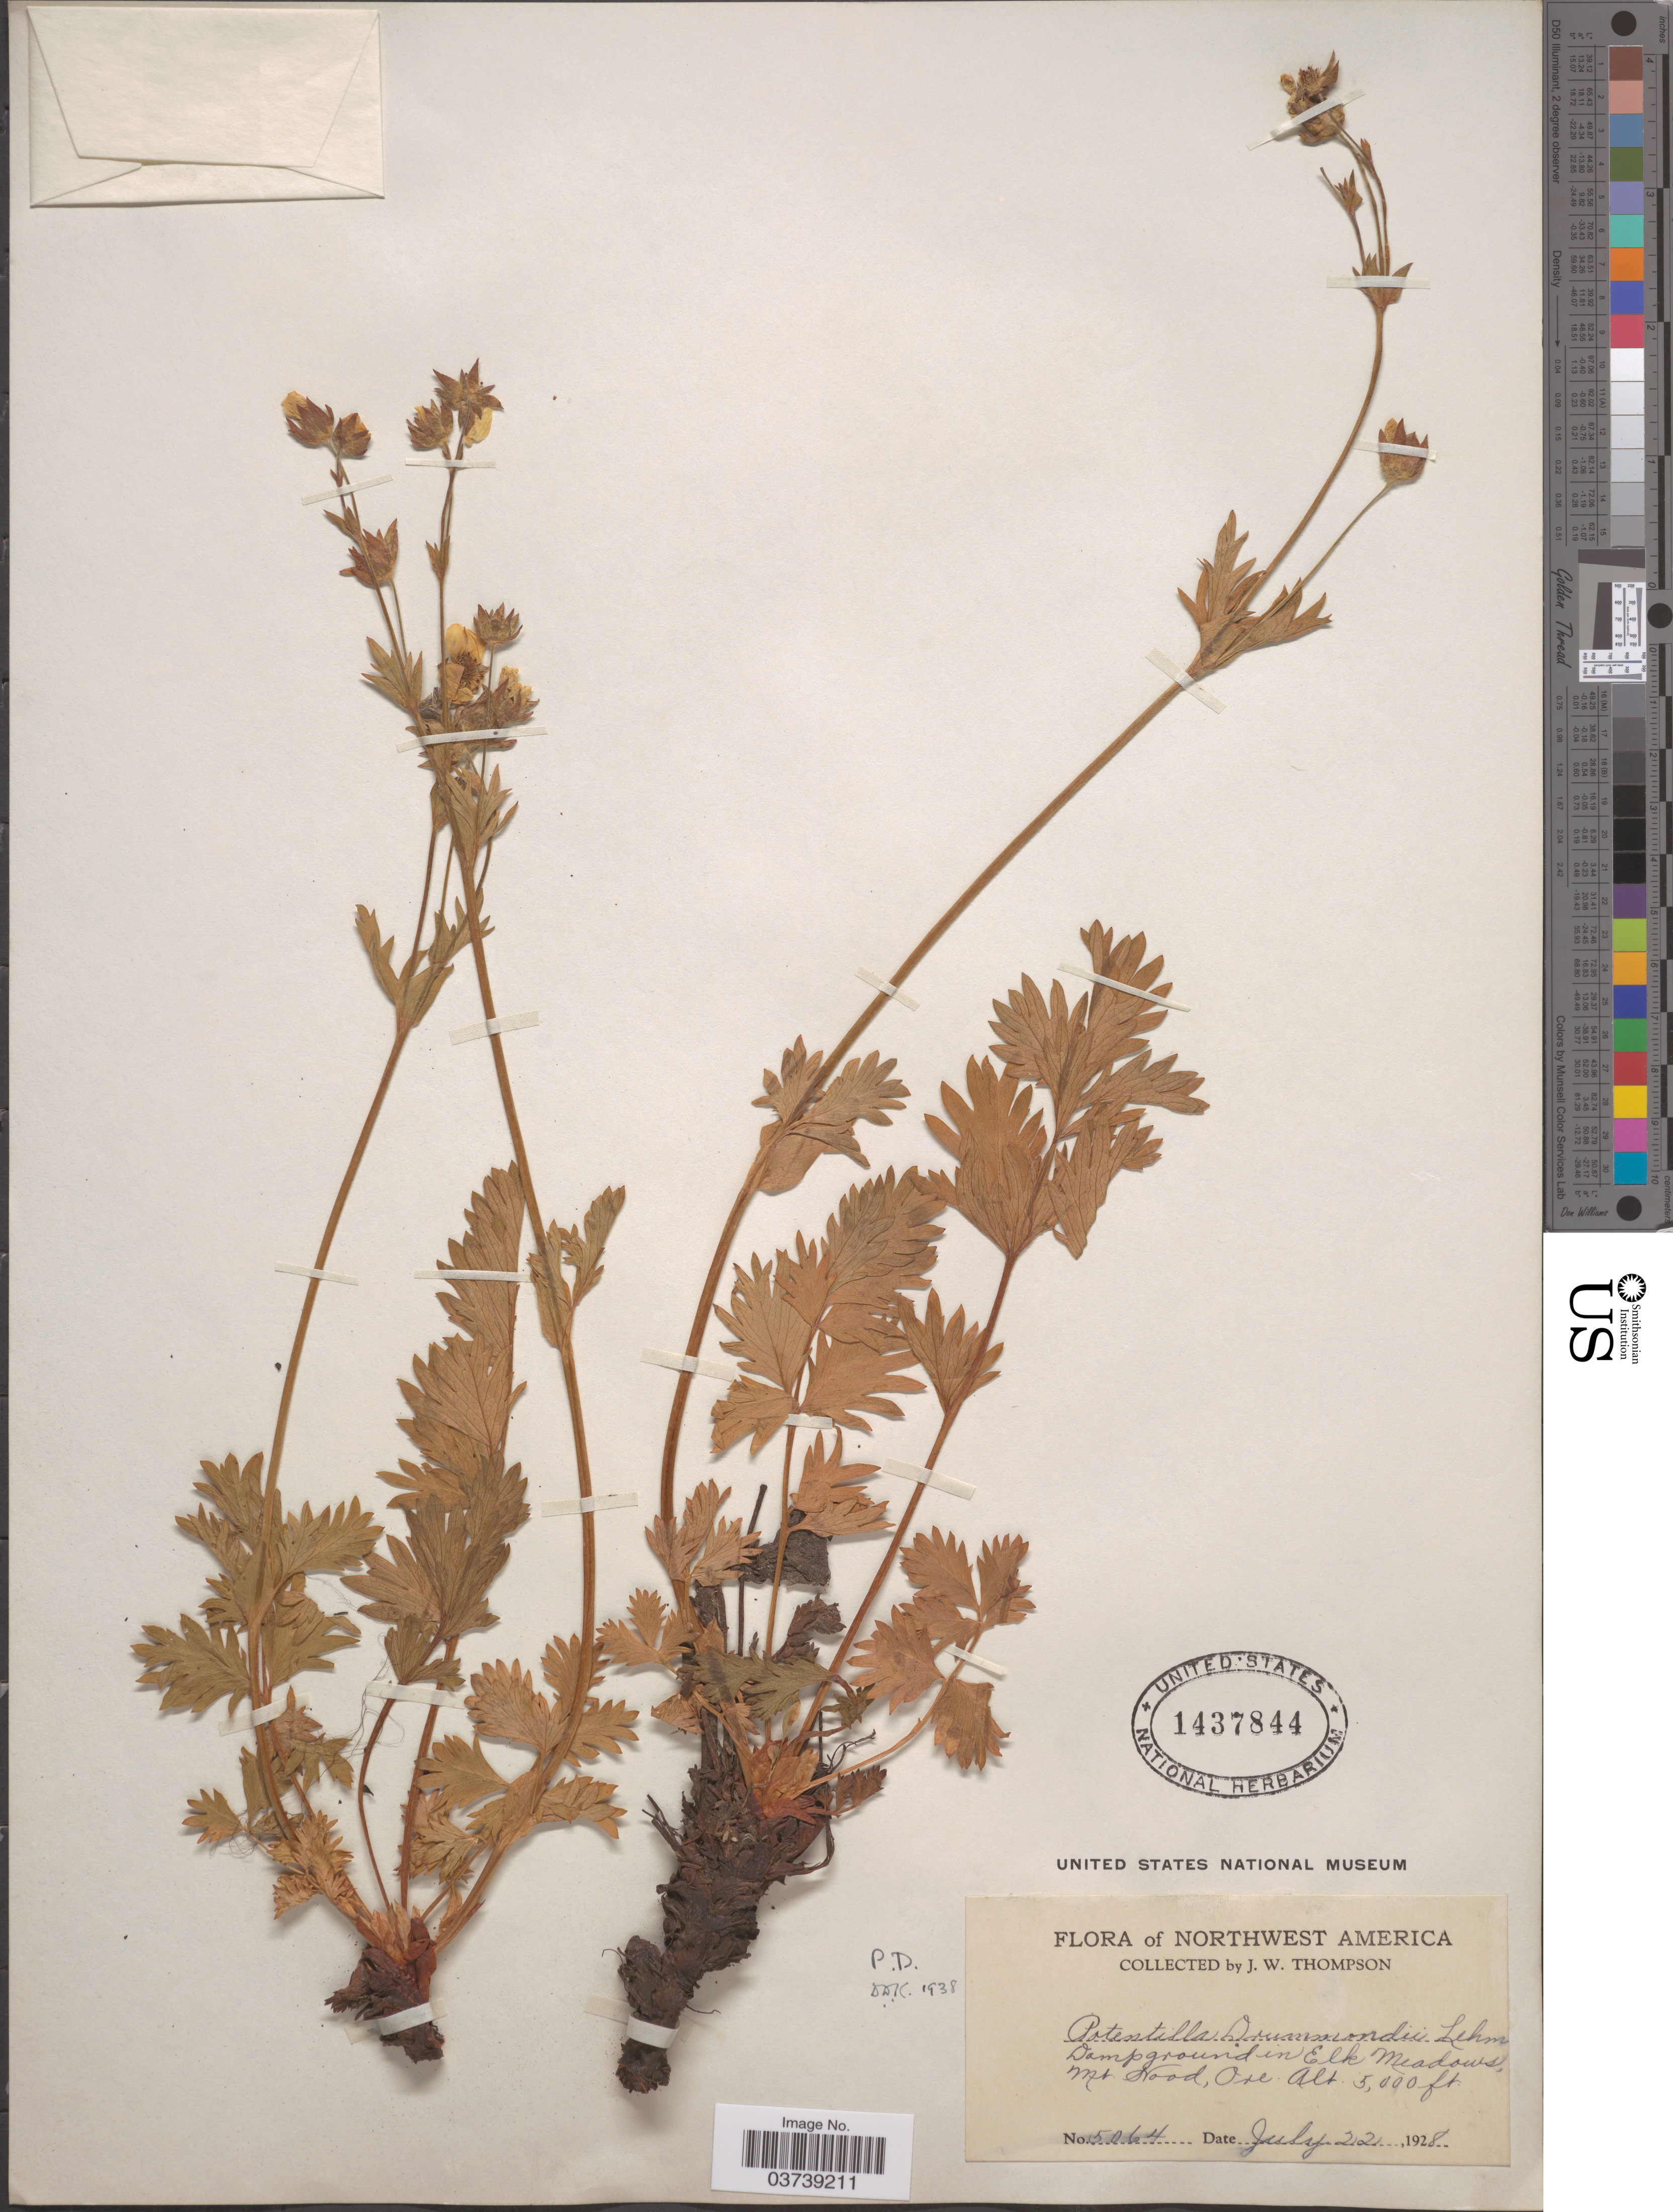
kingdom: Plantae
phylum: Tracheophyta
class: Magnoliopsida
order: Rosales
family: Rosaceae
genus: Potentilla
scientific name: Potentilla drummondii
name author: Lehm.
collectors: J. Thompson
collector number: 5064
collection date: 1928-07-22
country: United States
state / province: Oregon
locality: Damp ground in Elk Meadows, Mt. Hood.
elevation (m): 1524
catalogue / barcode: US 1437844